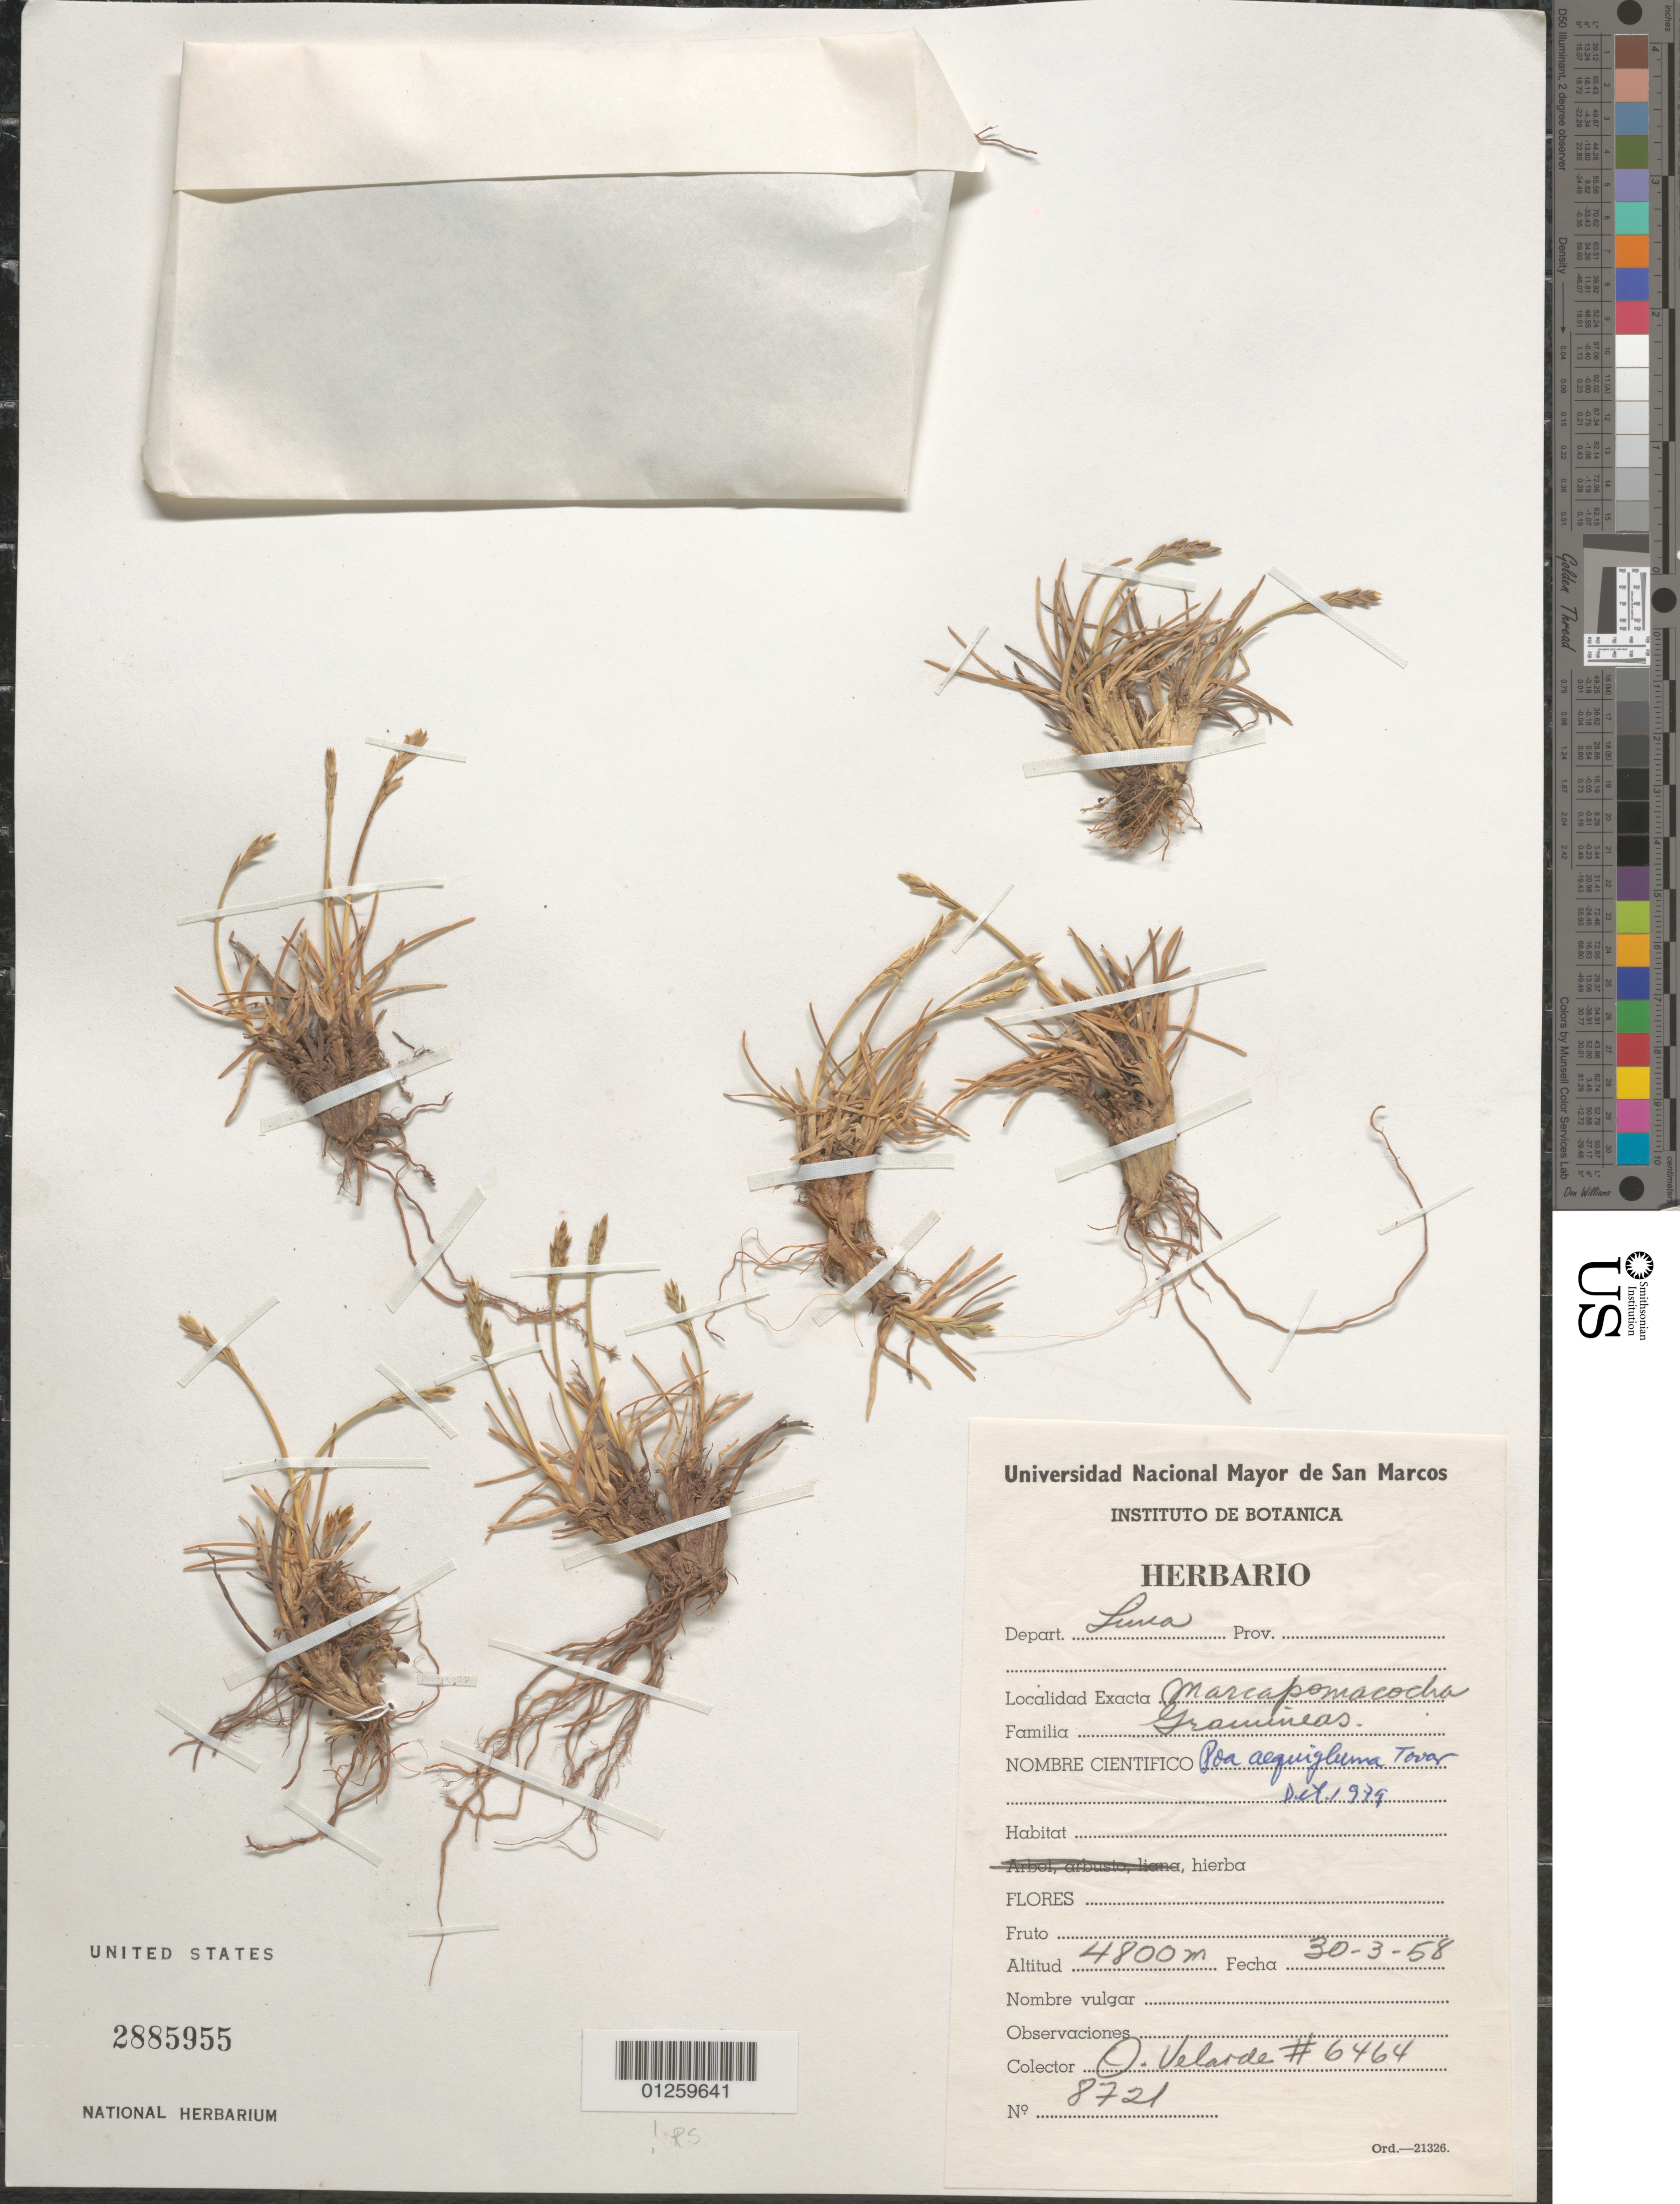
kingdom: Plantae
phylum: Tracheophyta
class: Liliopsida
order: Poales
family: Poaceae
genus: Poa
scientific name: Poa aequigluma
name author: Tovar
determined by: Soreng, Robert J., Research Associate (BOT), Smithsonian Institution - National Museum of Natural History (UNITED STATES)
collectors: O. Velarde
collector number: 8721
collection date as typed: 30-3-58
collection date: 1958-03-30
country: Peru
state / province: Lima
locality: Marcapomacocha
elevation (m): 4800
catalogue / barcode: US 2885955